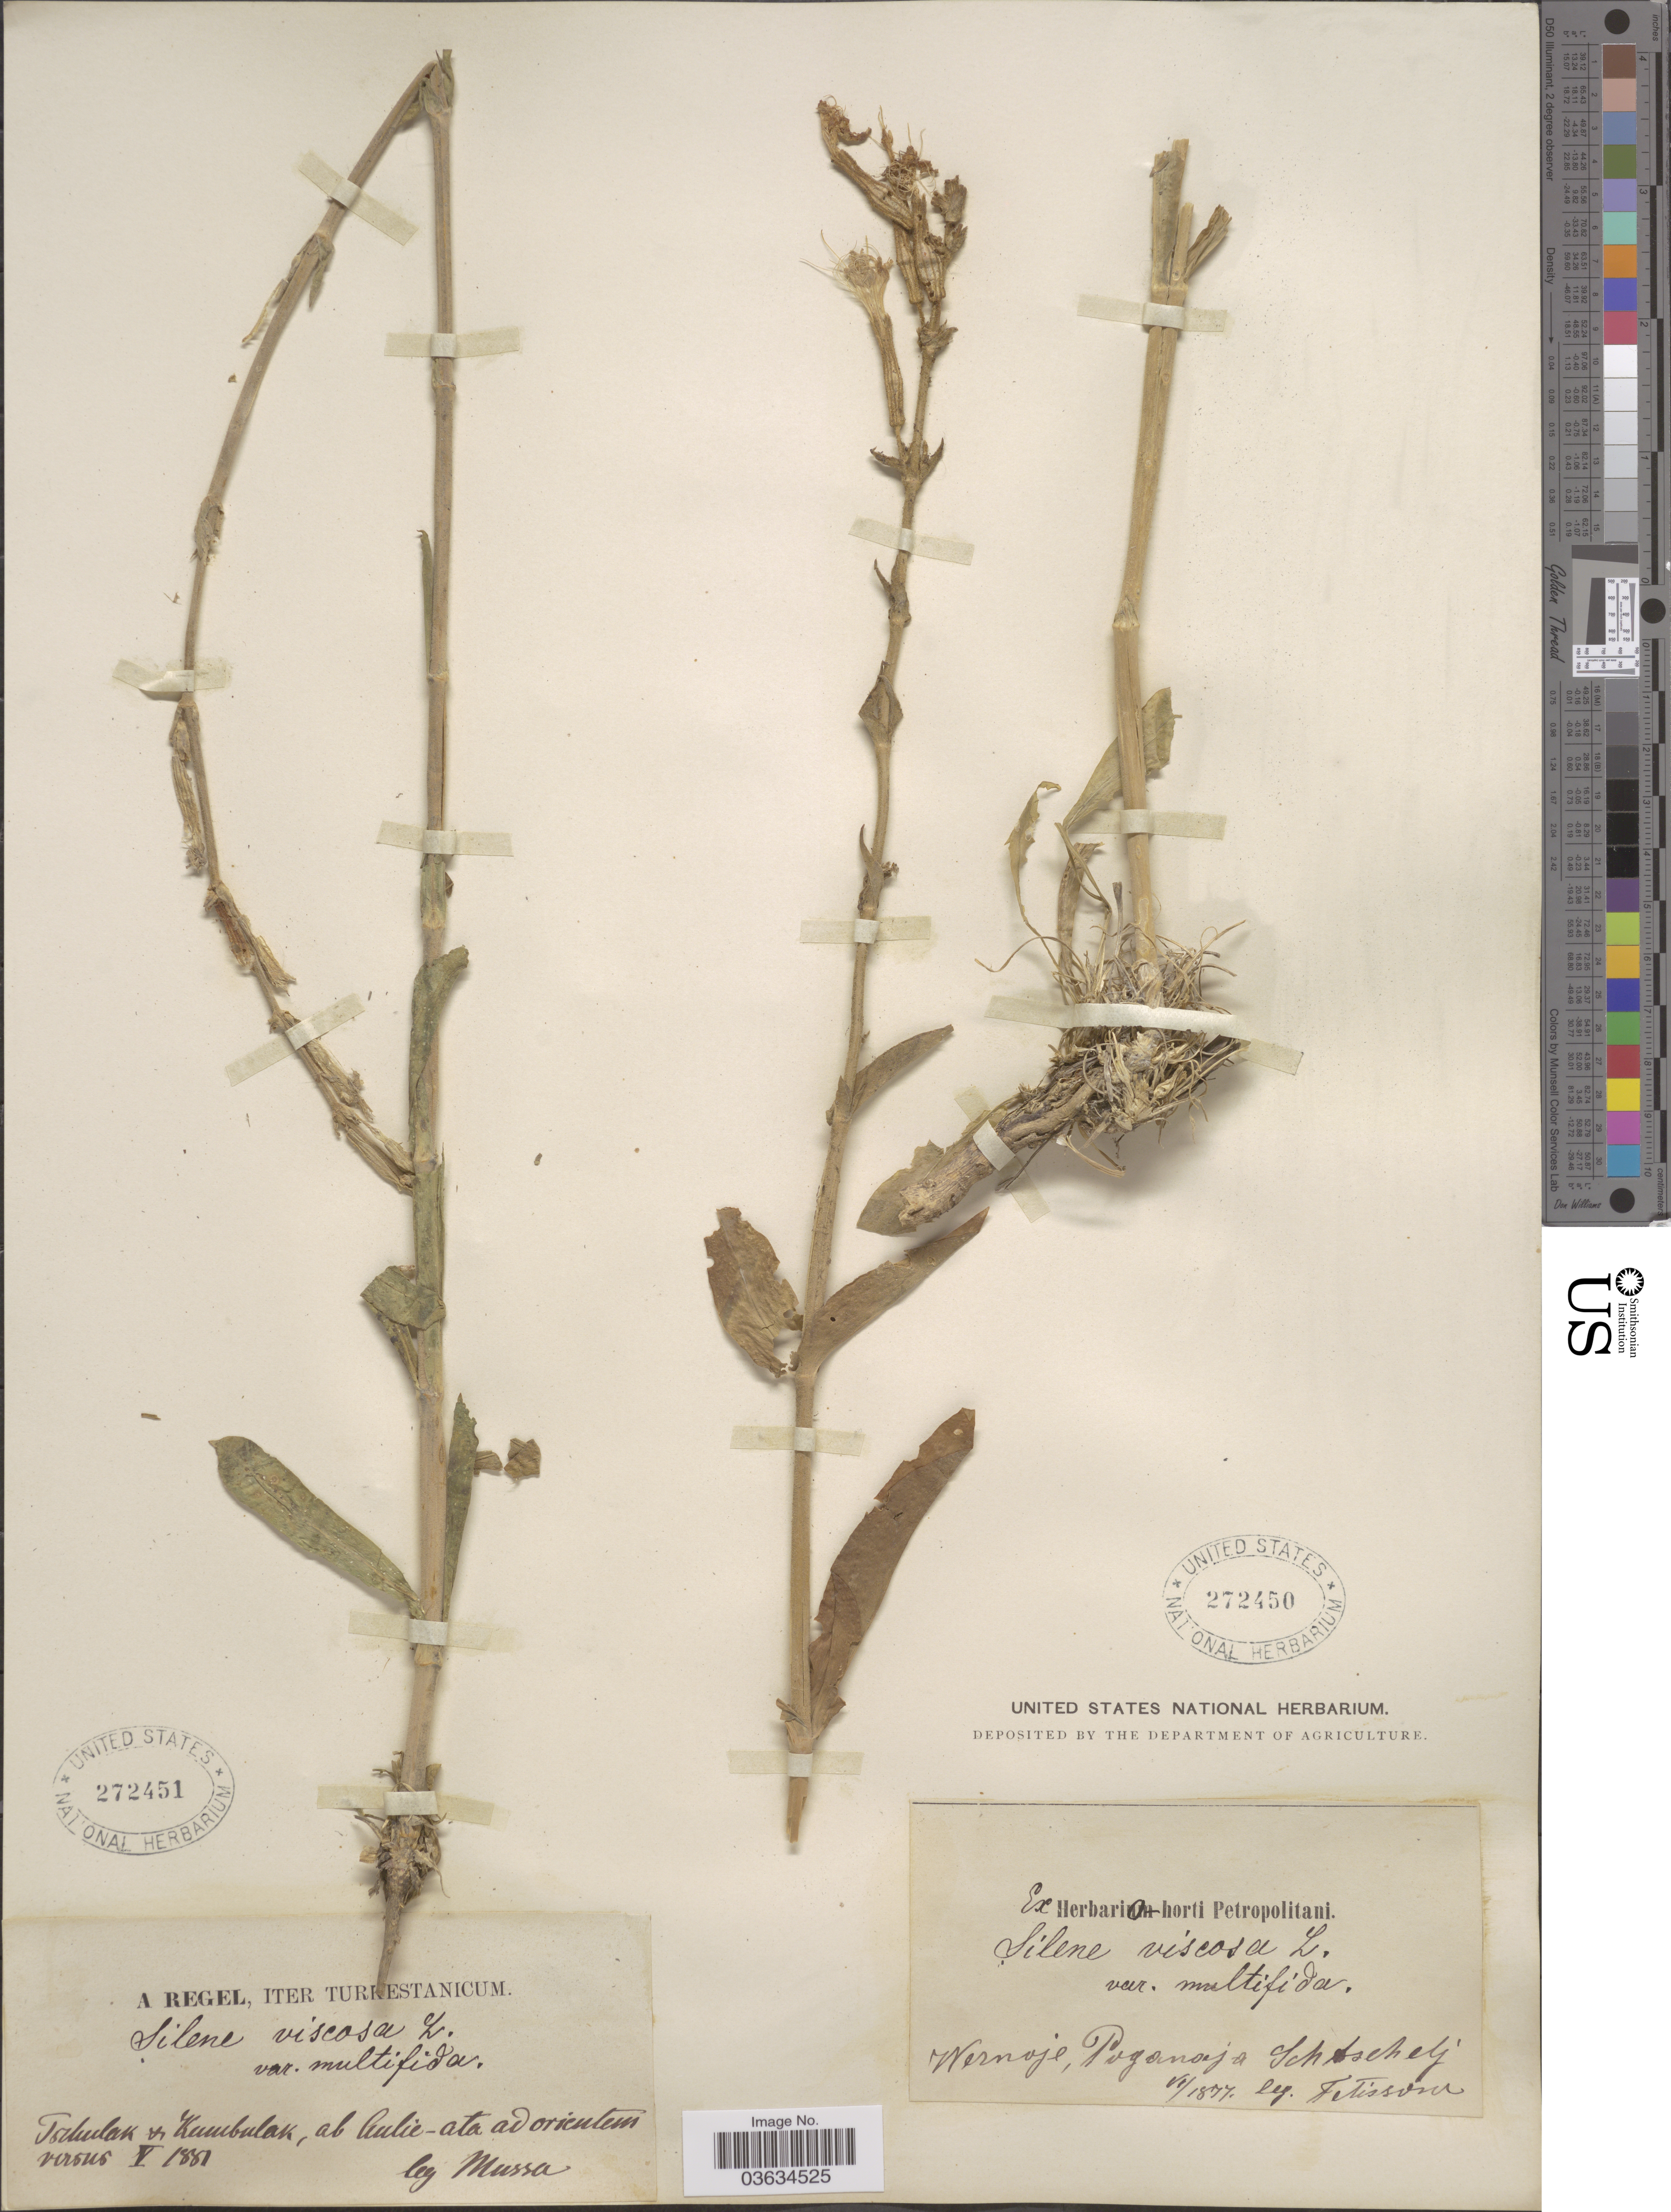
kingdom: Plantae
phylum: Tracheophyta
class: Magnoliopsida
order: Caryophyllales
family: Caryophyllaceae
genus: Silene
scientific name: Silene viscosa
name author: (L.) Pers.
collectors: -. Fetissow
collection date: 1877-06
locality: Wenoje, Pgoanaja Schotschelj [interpreted].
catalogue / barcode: US 272450